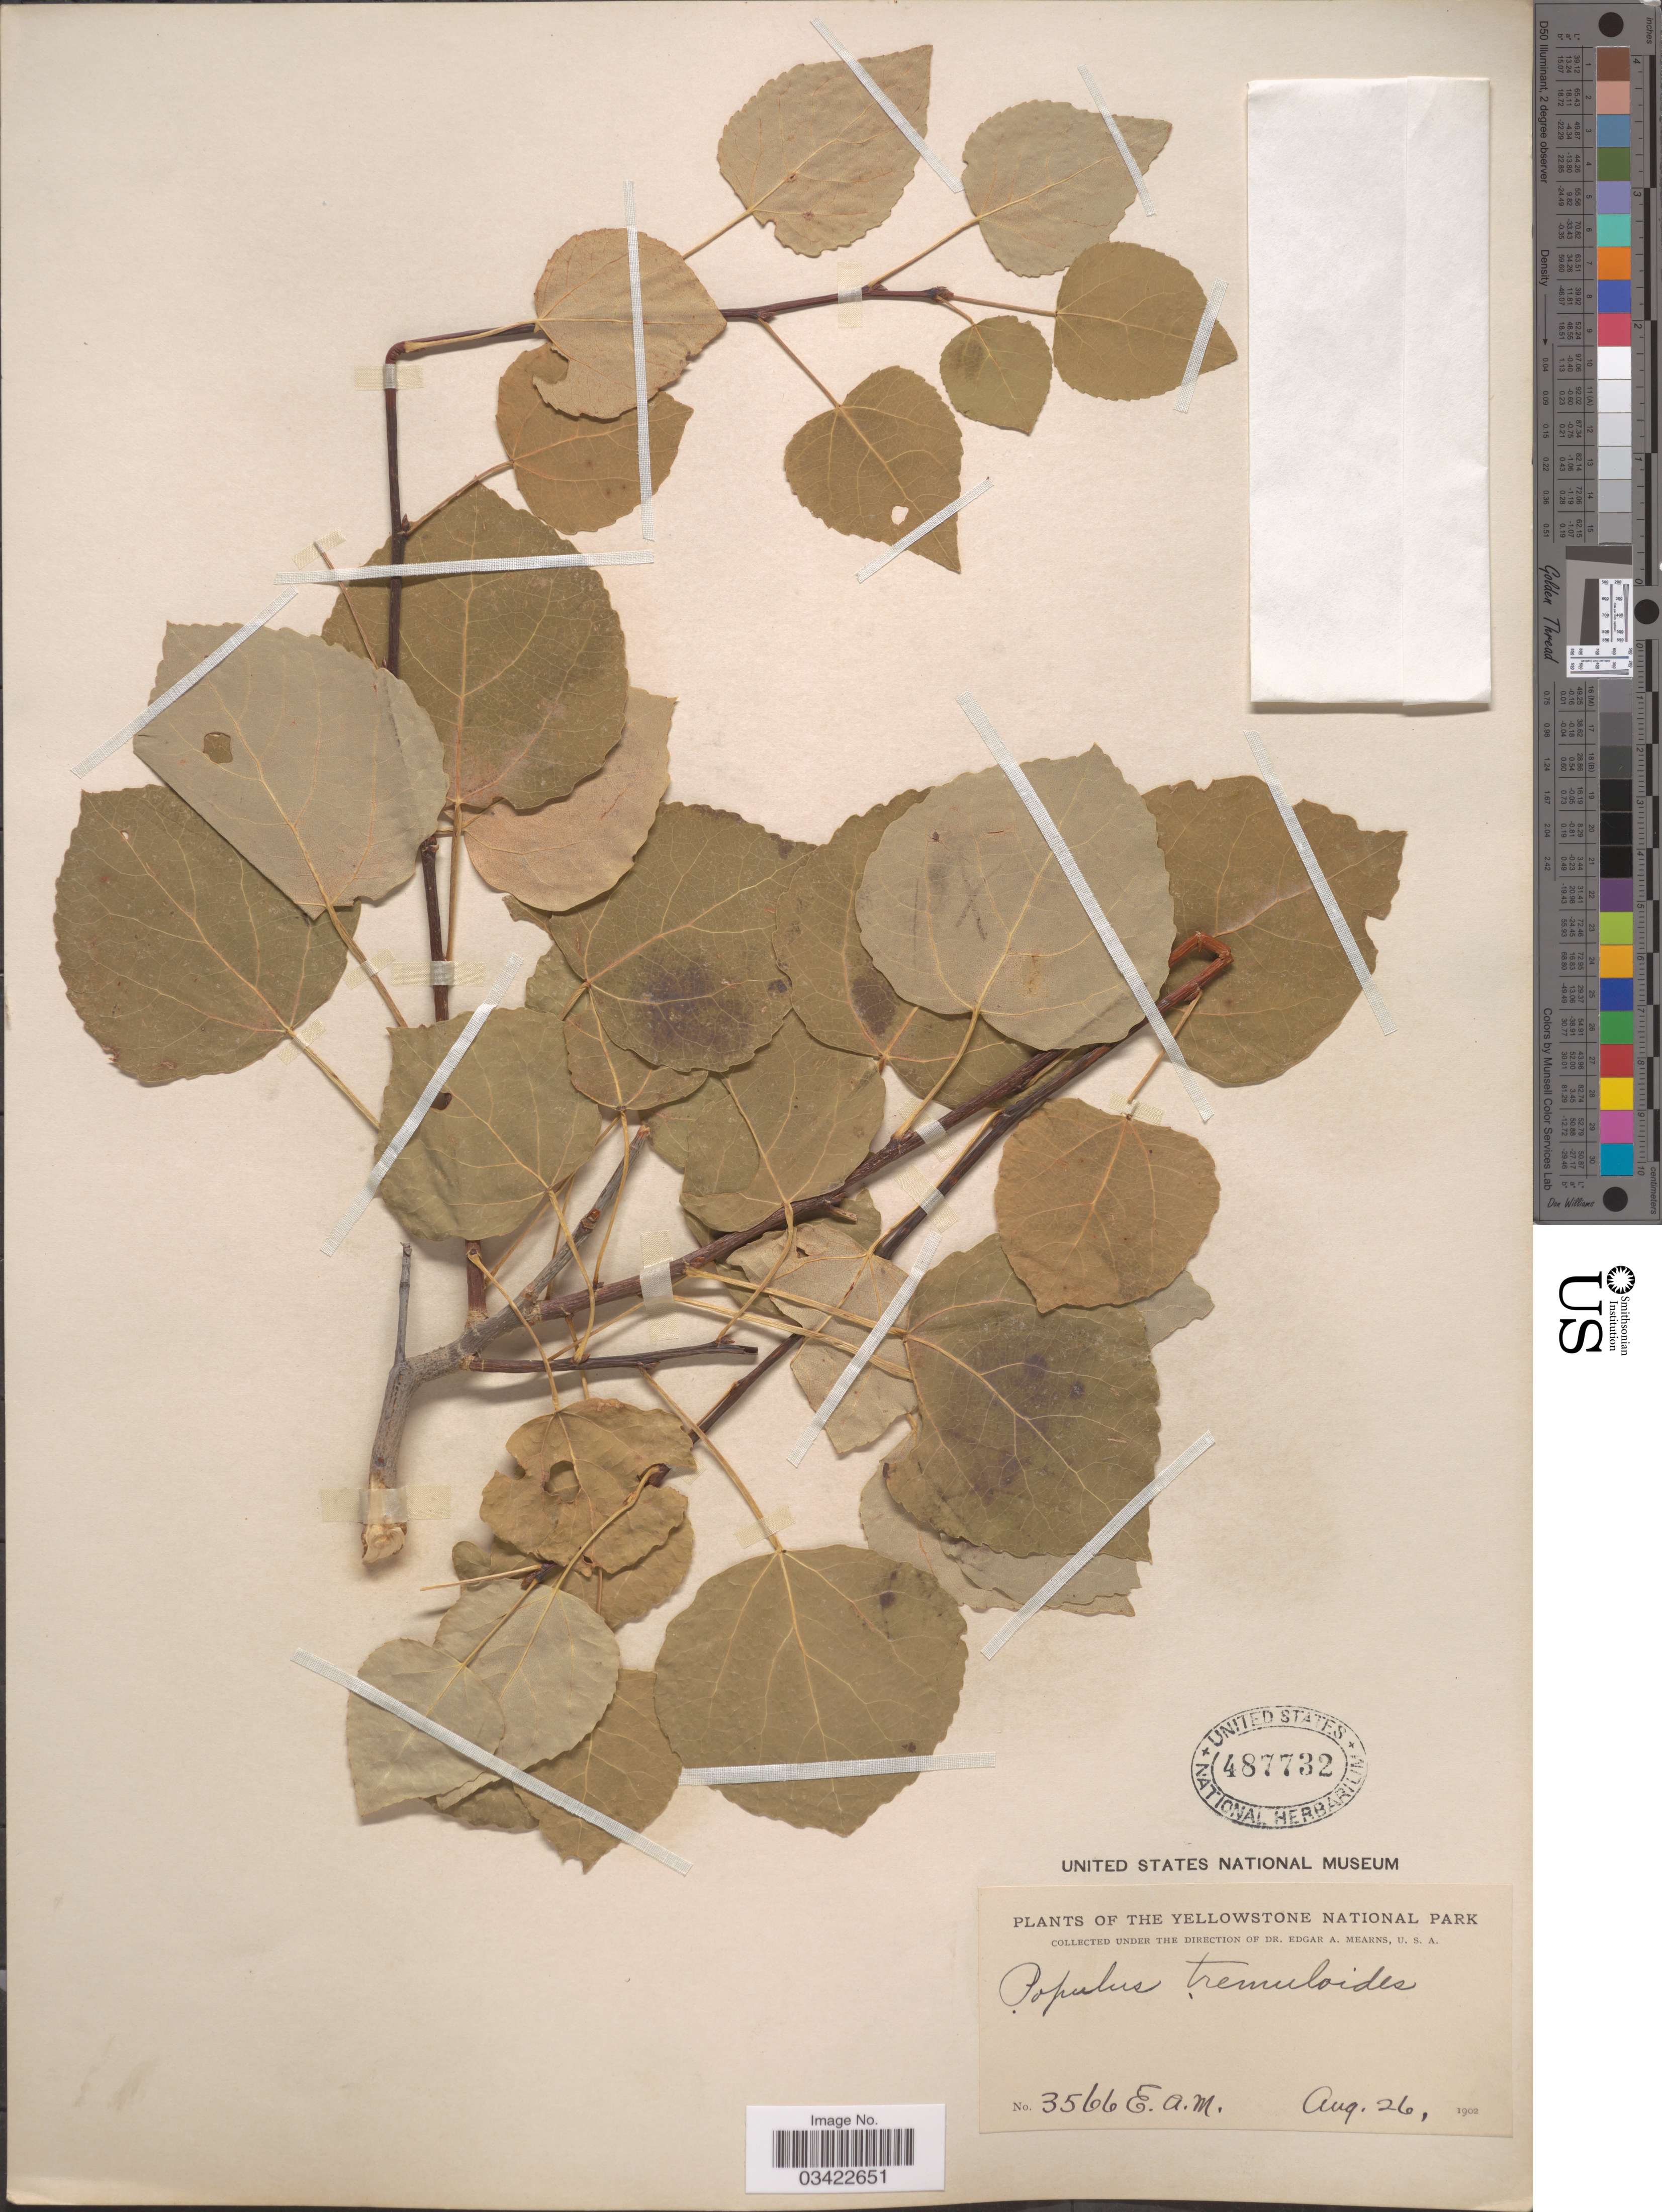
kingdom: Plantae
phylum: Tracheophyta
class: Magnoliopsida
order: Malpighiales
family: Salicaceae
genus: Populus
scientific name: Populus tremuloides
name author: Michx.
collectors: E. A. Mearns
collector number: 3566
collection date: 1902-08-26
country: United States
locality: The Yellowstone National Park.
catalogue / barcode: US 487732